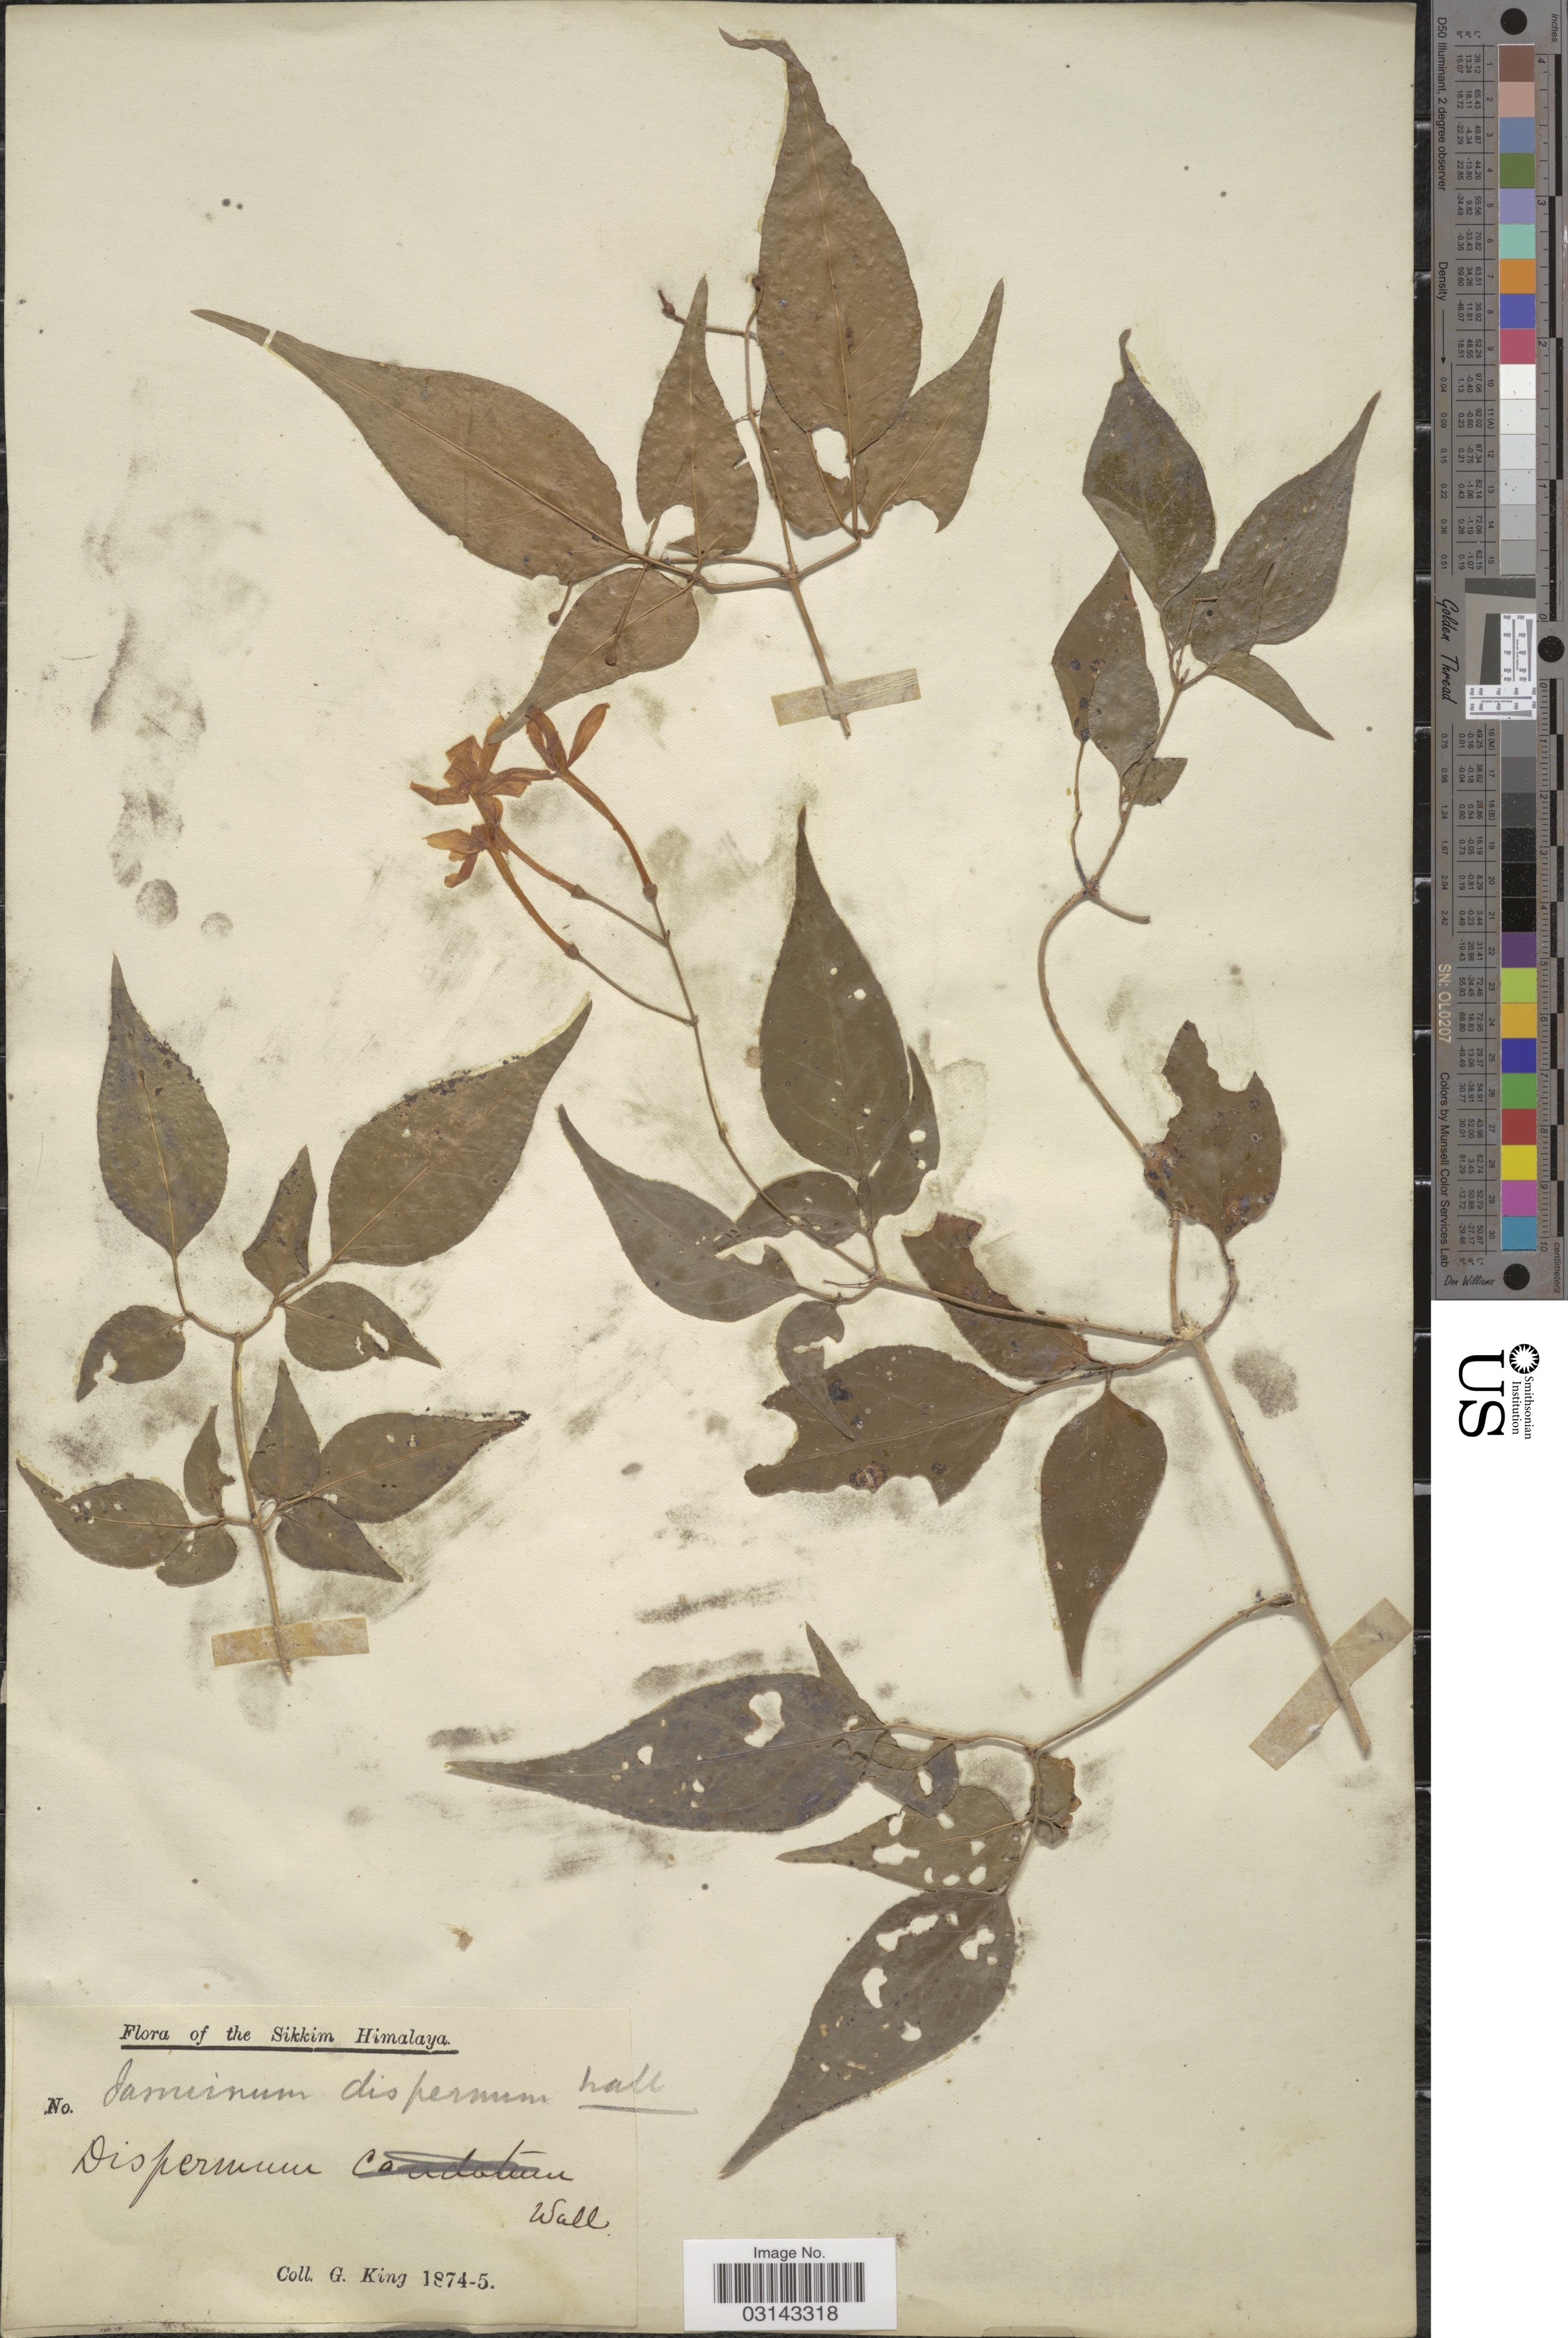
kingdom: Plantae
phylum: Tracheophyta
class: Magnoliopsida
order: Lamiales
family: Oleaceae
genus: Jasminum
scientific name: Jasminum dispermum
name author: Wall.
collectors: G. King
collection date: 1874/1875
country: India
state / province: Sikkim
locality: Himalaya.